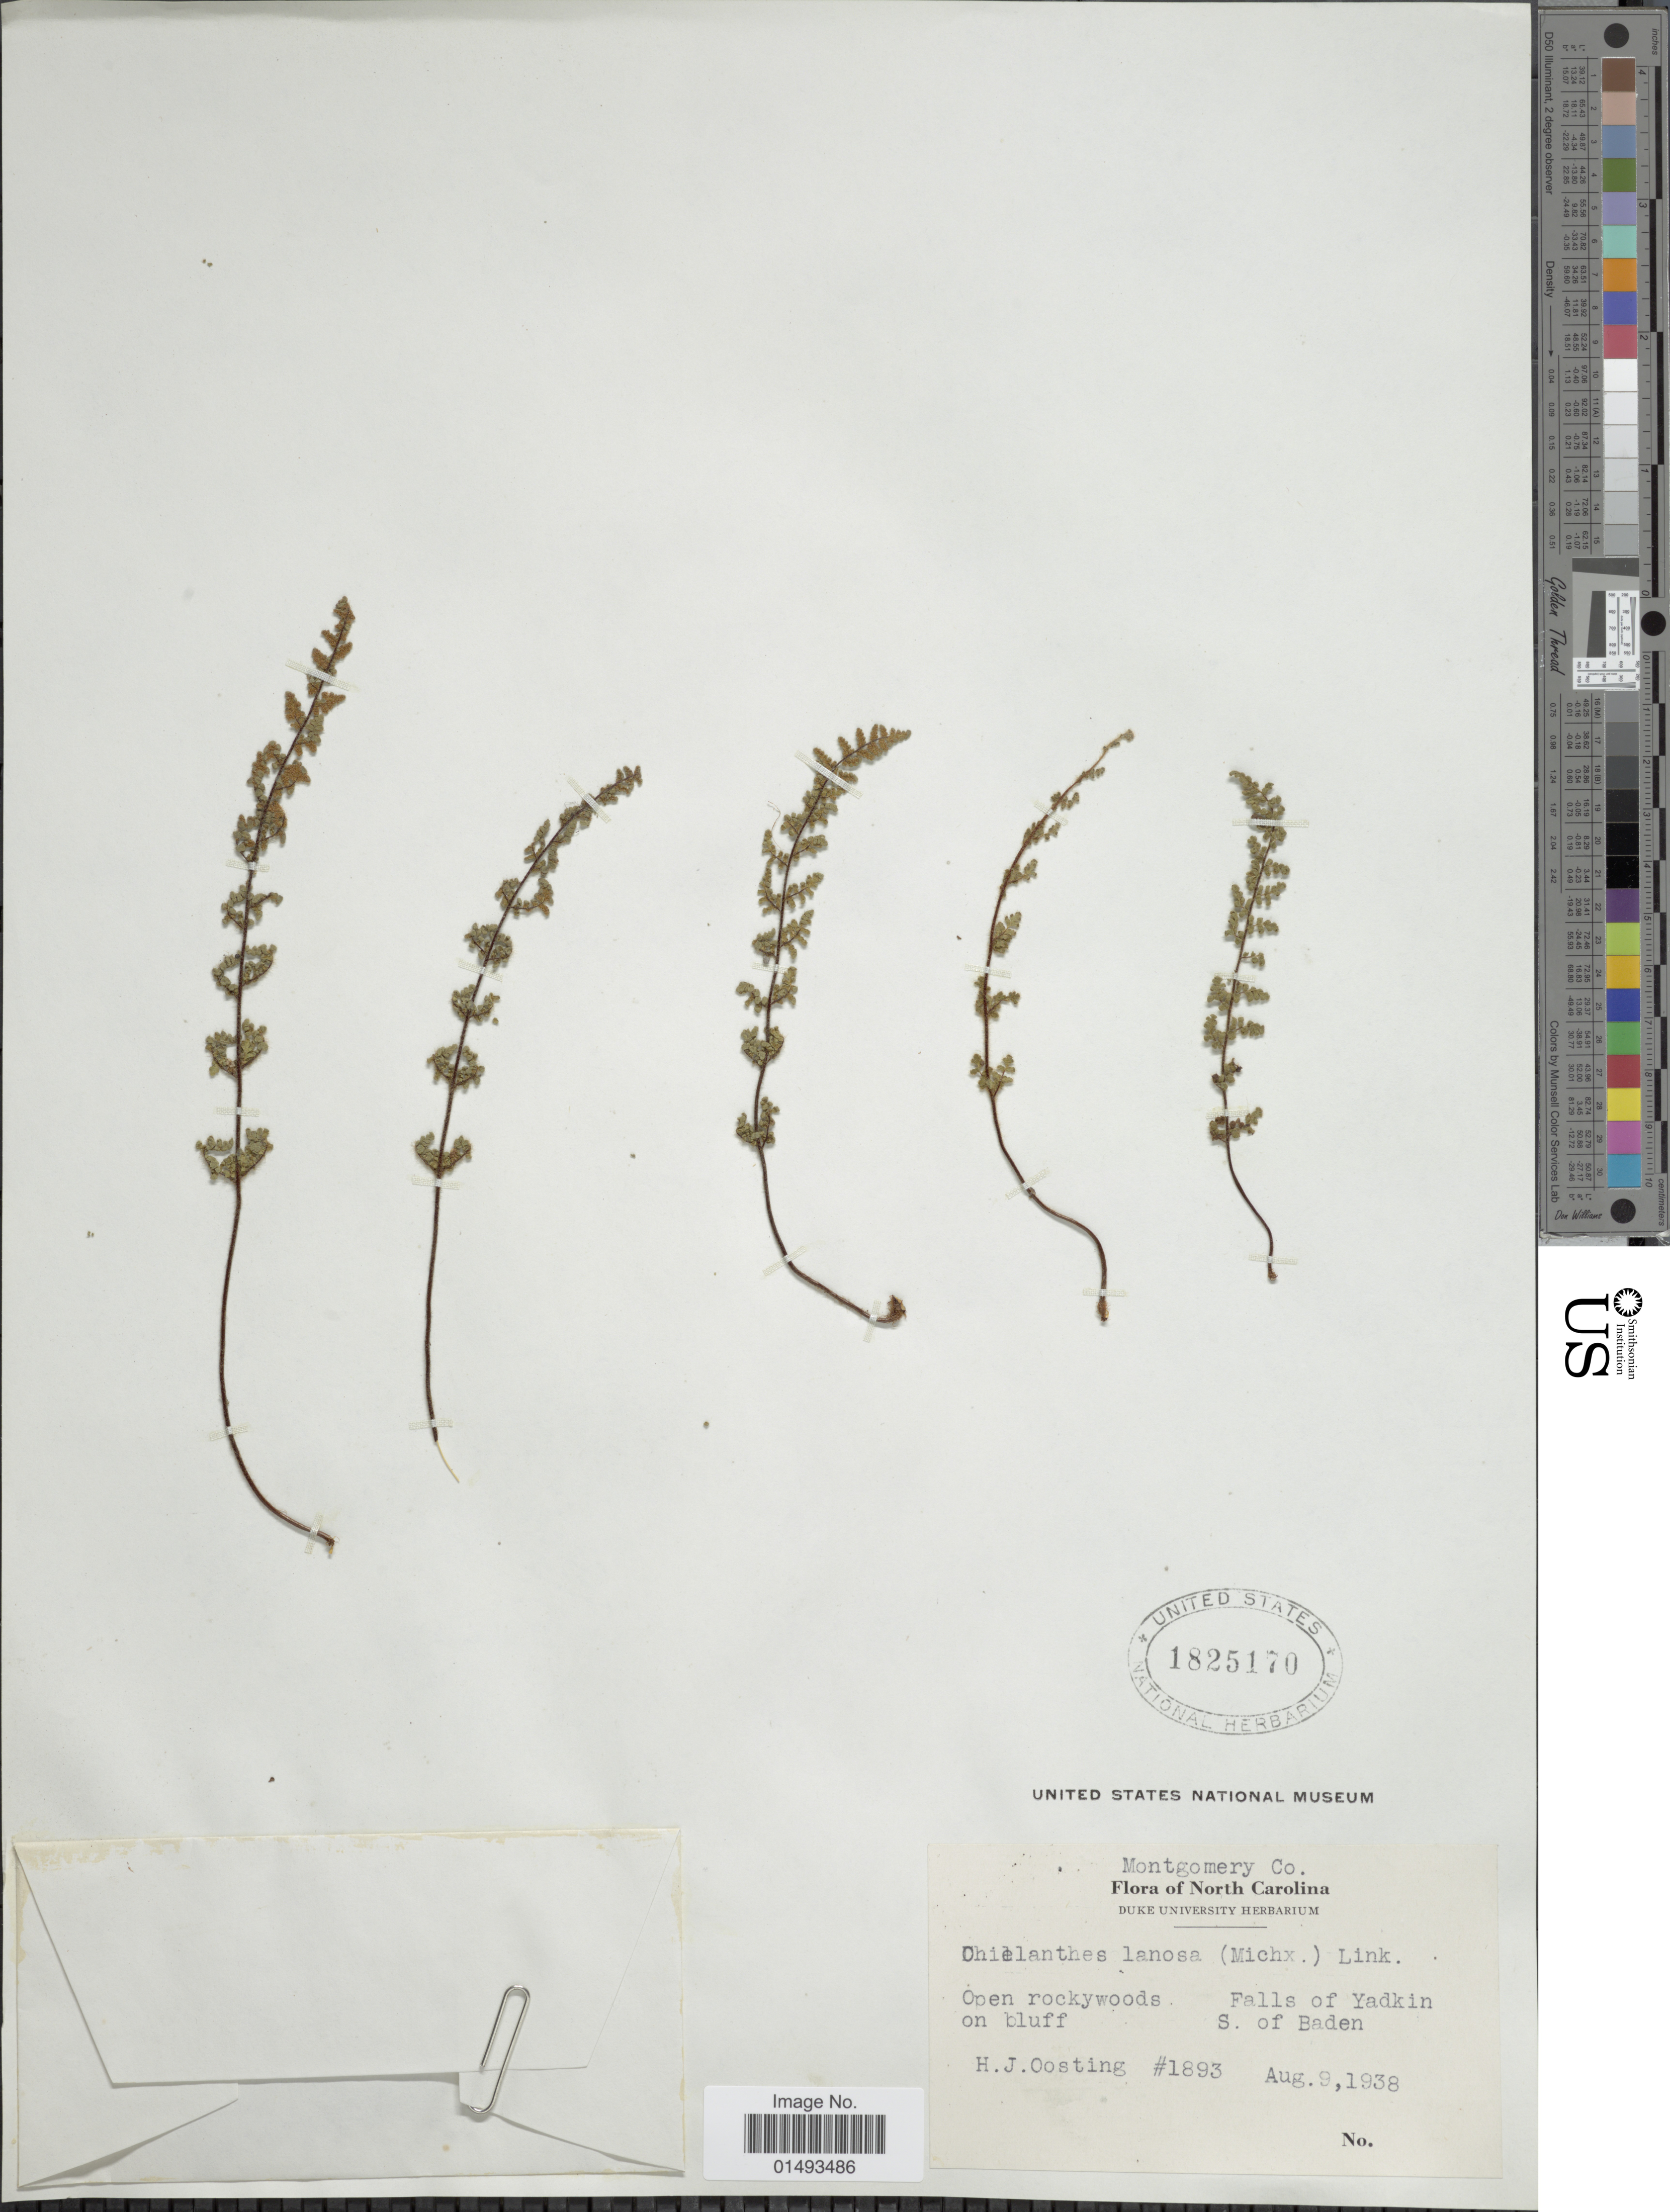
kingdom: Plantae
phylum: Tracheophyta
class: Polypodiopsida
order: Polypodiales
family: Pteridaceae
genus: Myriopteris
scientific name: Myriopteris lanosa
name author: (Michx.) Grusz & Windham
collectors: H. Oosting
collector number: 1893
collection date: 1938-08-09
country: United States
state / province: North Carolina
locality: Flora of North Carolina, Open rockywoods, Falls of Yadkin, on bluff S. Of Baden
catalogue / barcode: US 1825170